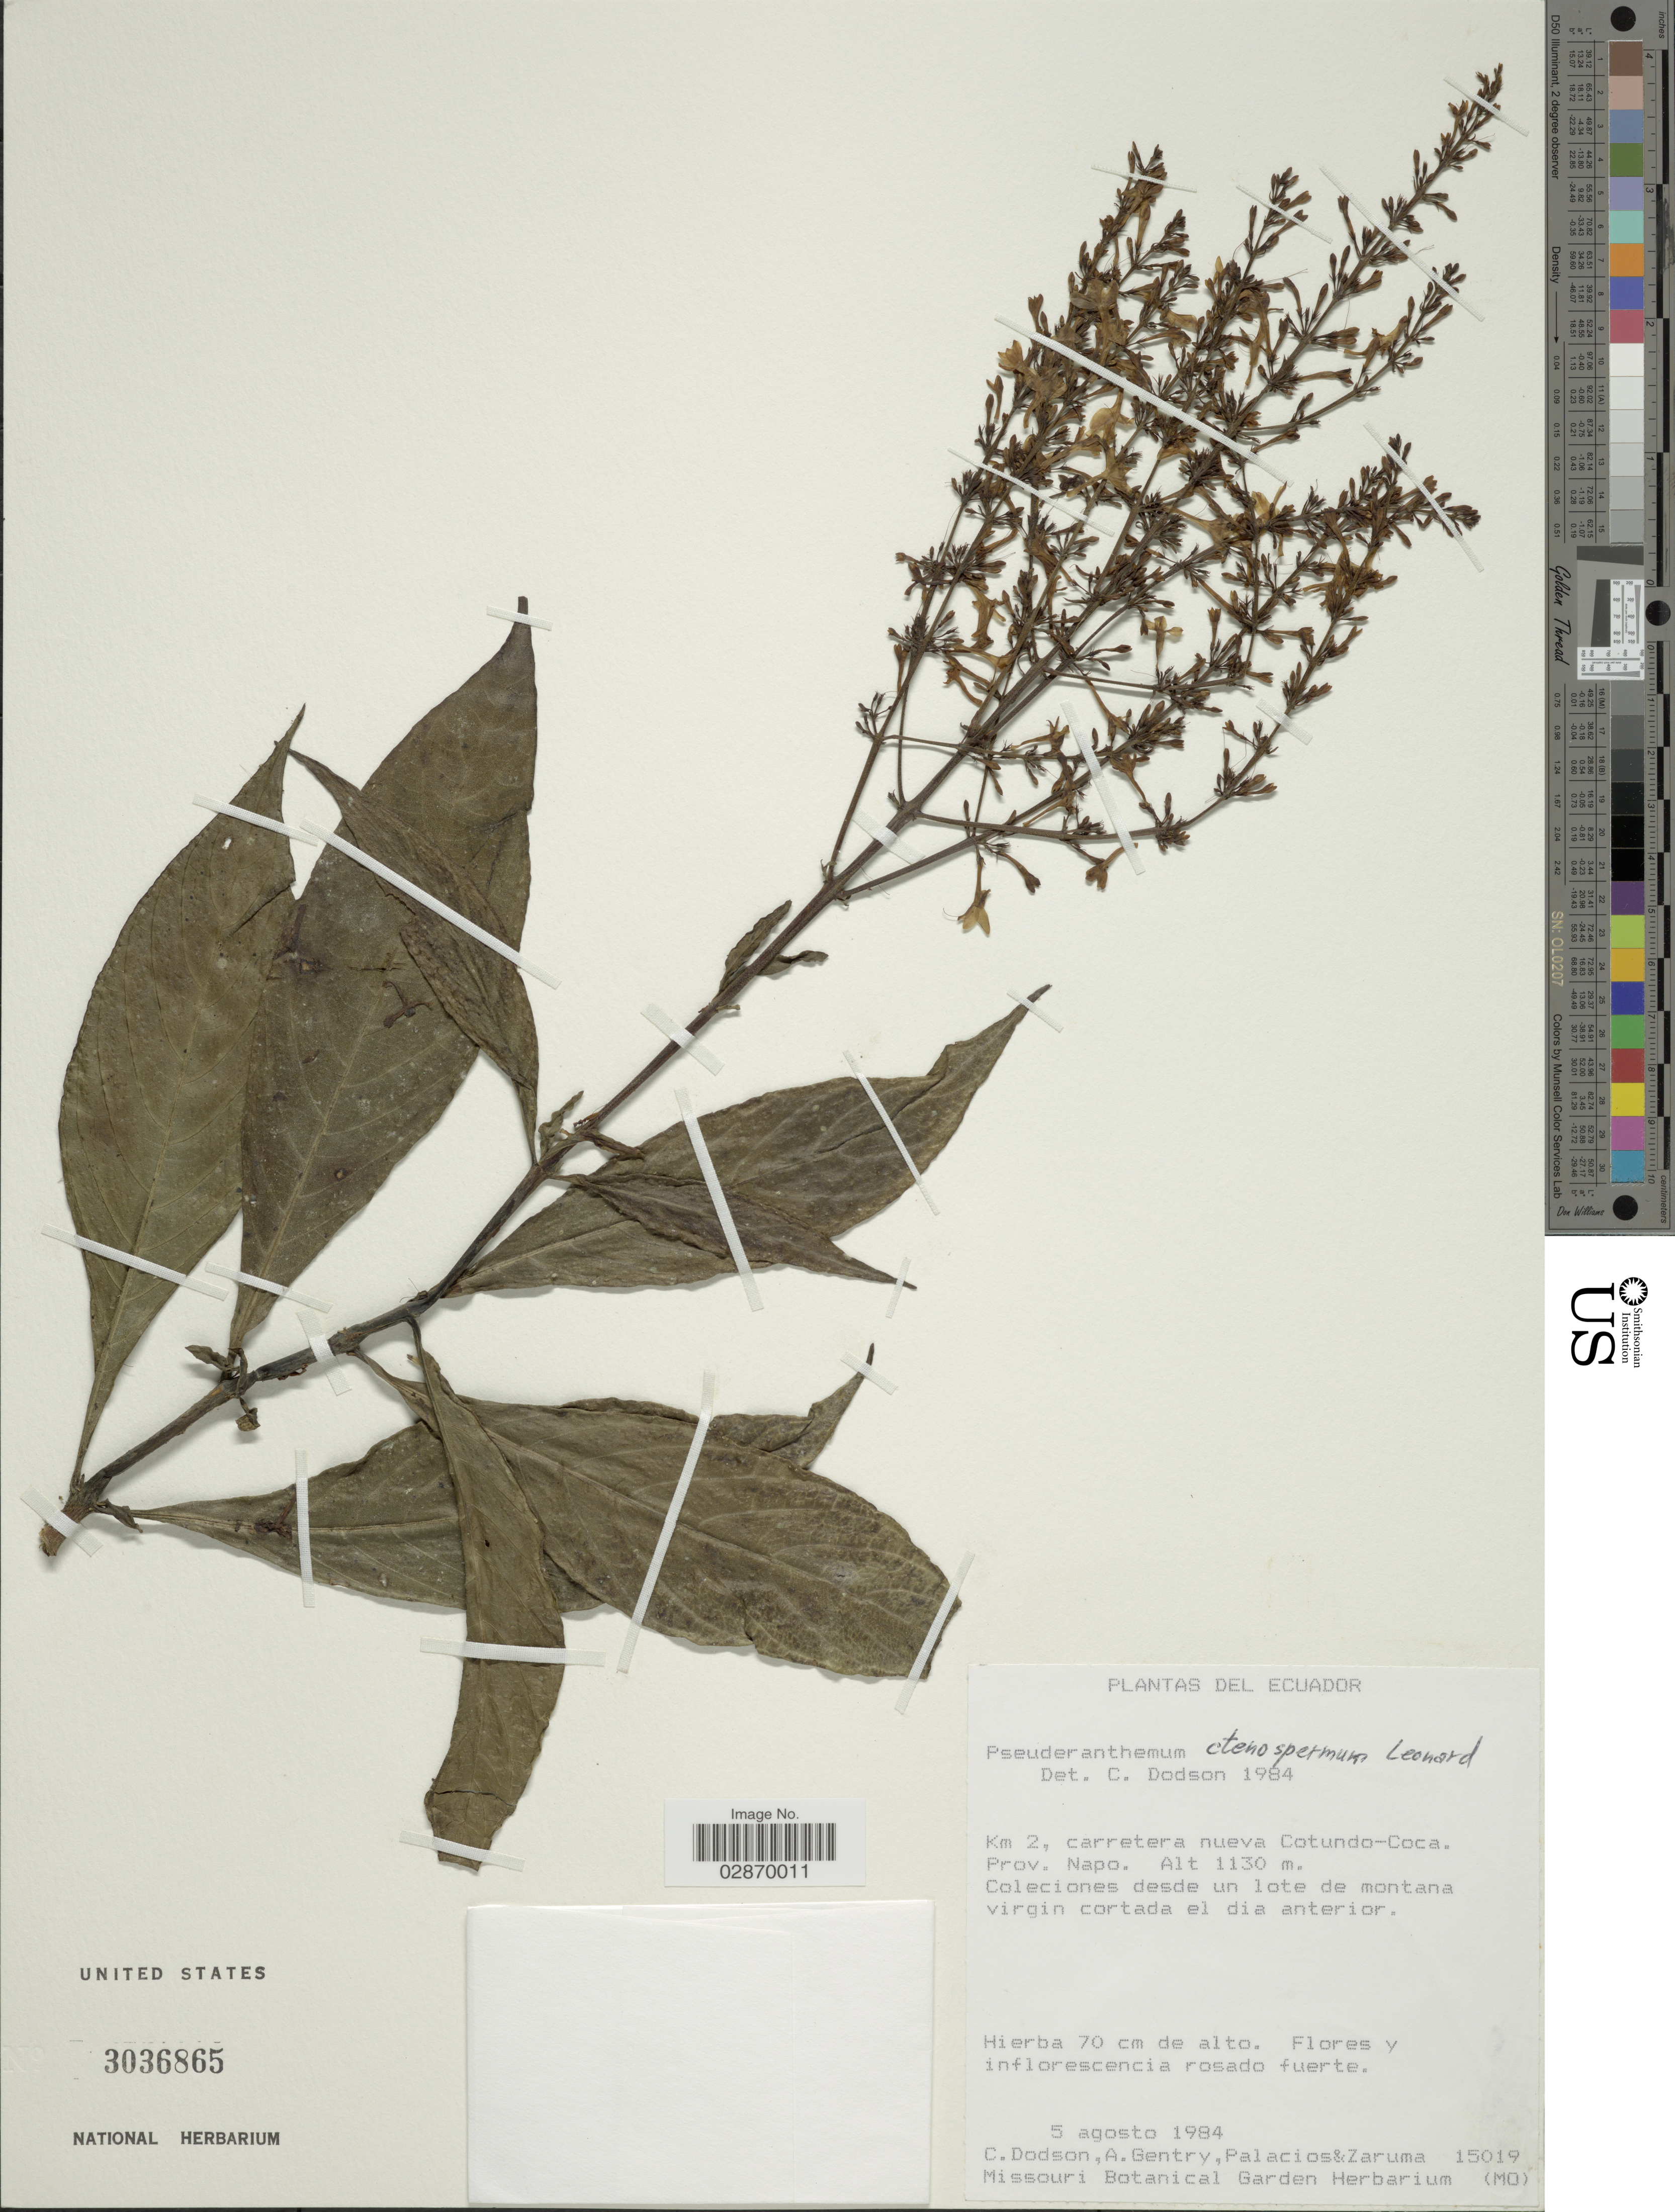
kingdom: Plantae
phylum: Tracheophyta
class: Magnoliopsida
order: Lamiales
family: Acanthaceae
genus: Pseuderanthemum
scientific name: Pseuderanthemum hookerianum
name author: (Nees) V.M. Baum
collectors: C. Dodson, A. H. Gentry, Palacios, -- & -. Zaruma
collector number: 15019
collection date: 1984-08-05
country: Ecuador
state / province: Napo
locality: Km 2, carretera nueva Cotundo-Coca.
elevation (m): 1130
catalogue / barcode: US 3036865